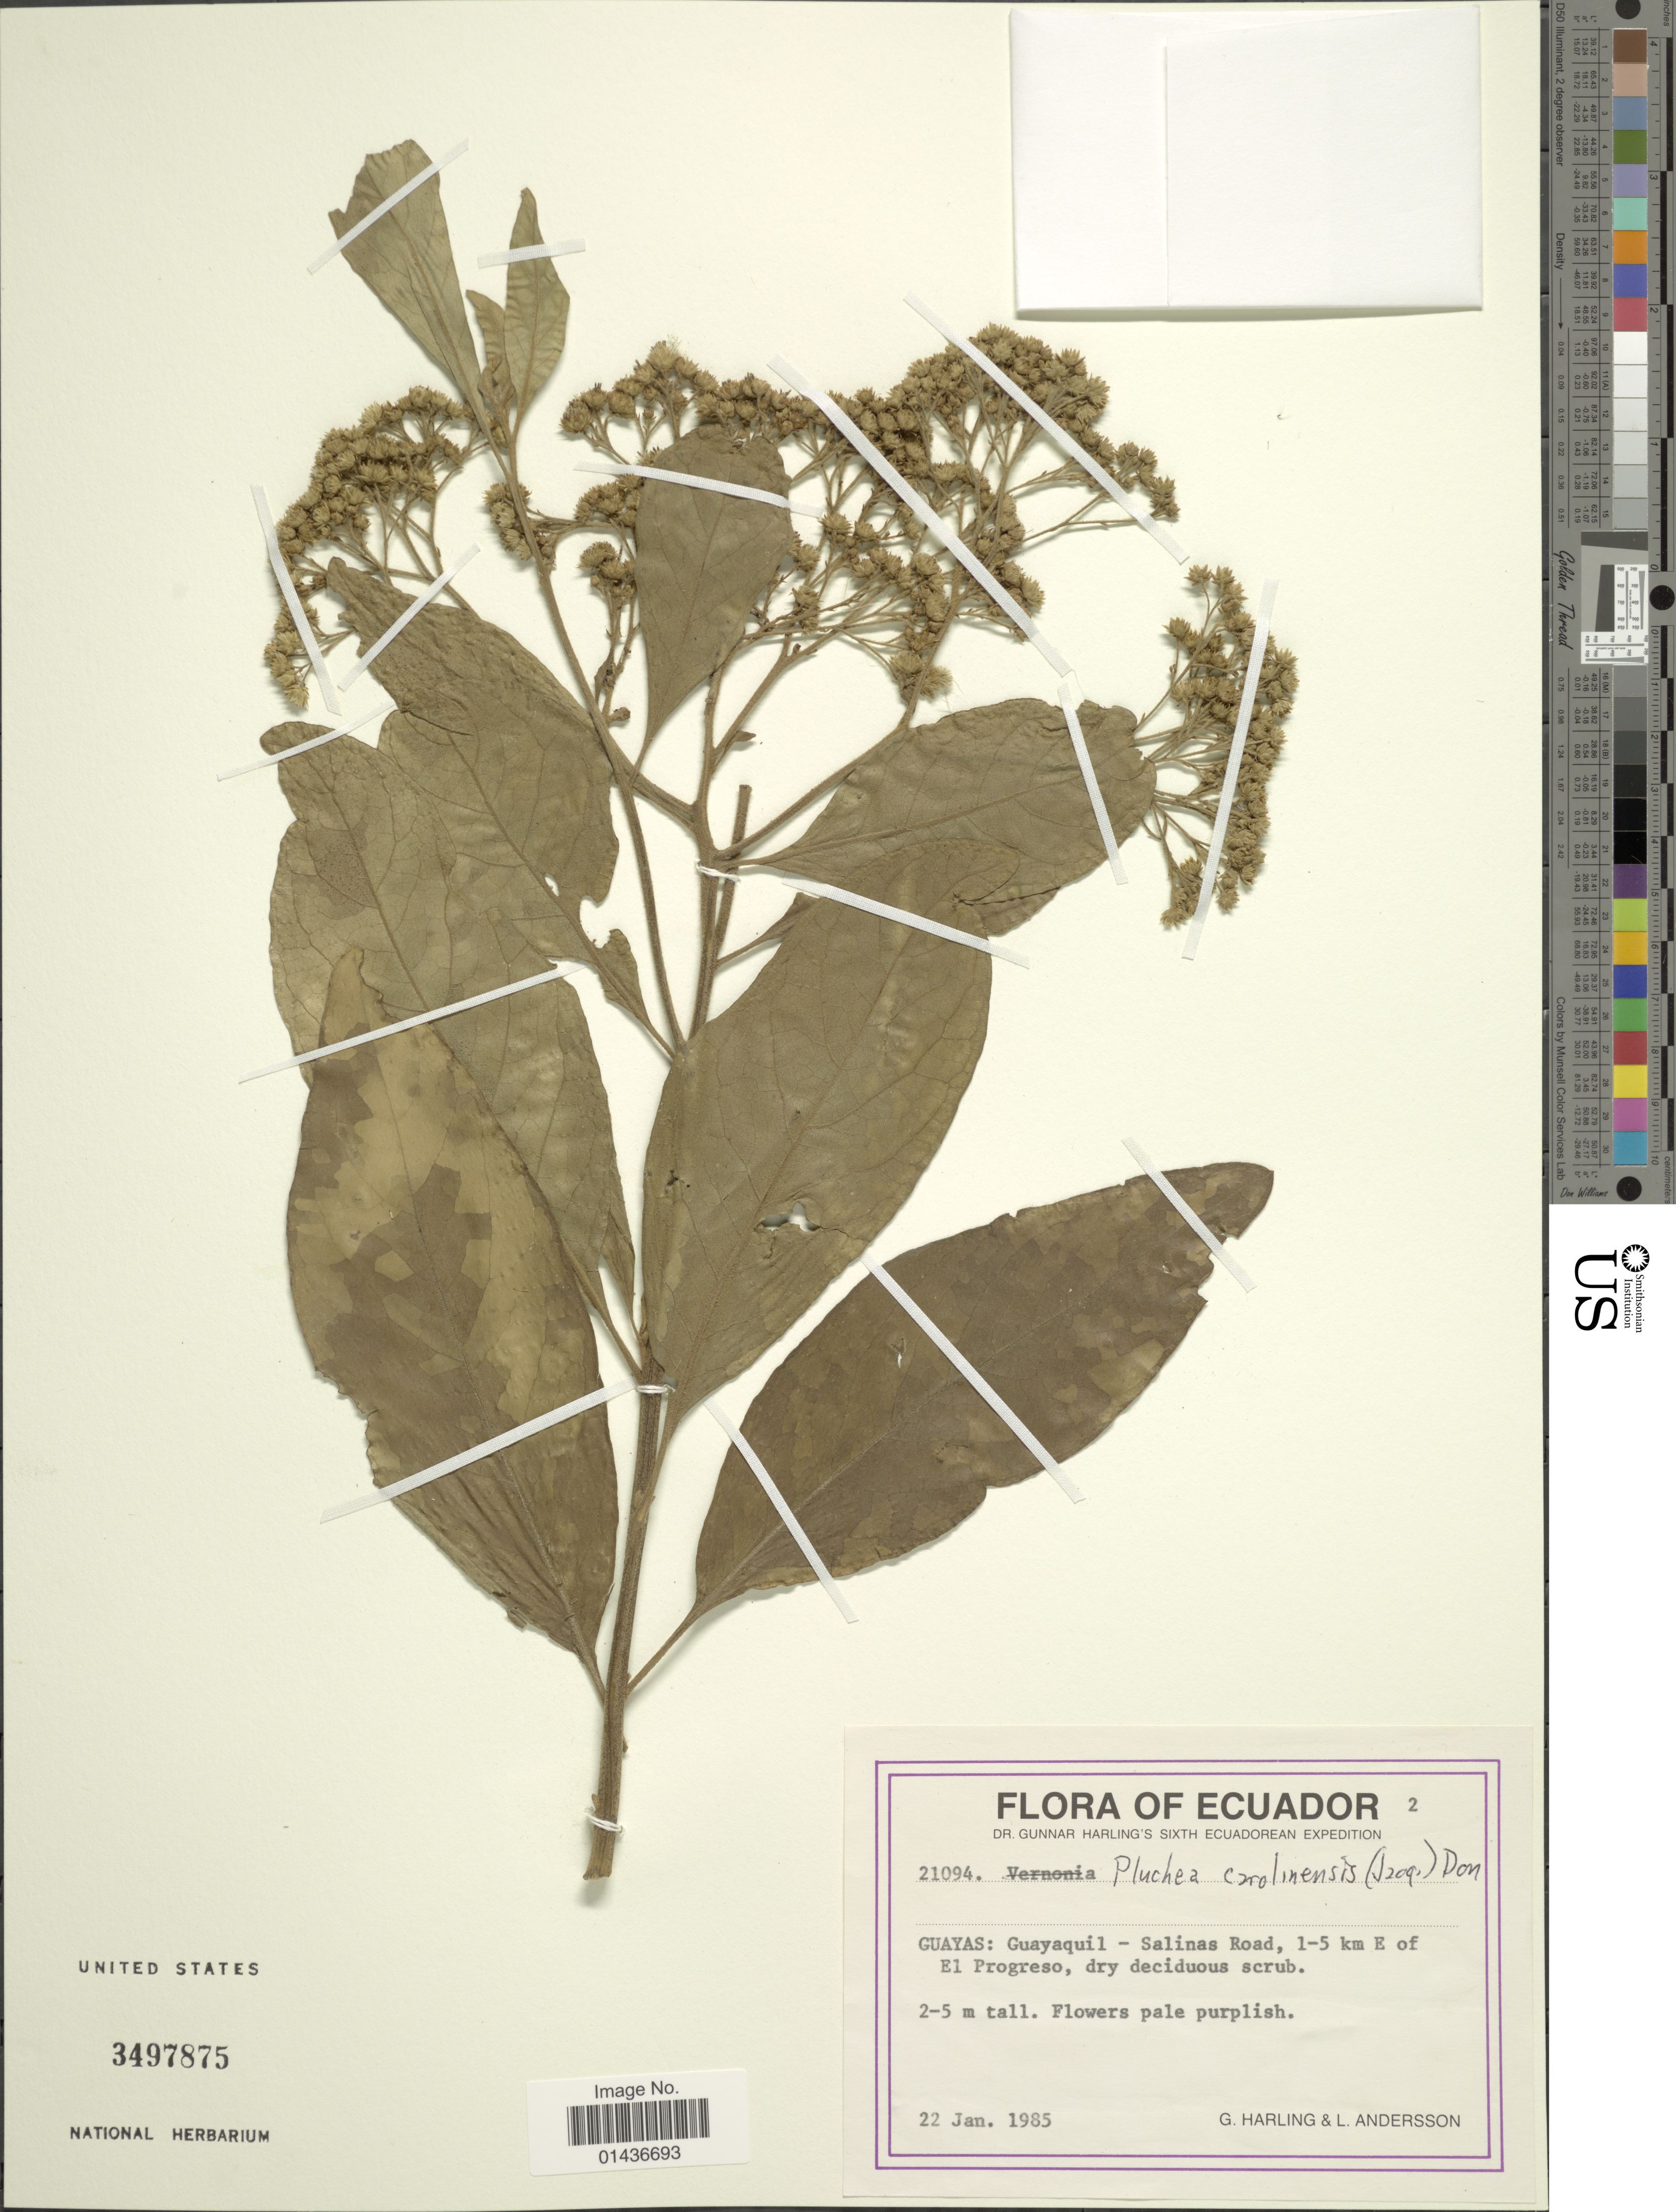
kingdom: Plantae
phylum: Tracheophyta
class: Magnoliopsida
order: Asterales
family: Asteraceae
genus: Pluchea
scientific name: Pluchea carolinensis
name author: (Jacq.) D. Don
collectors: G. Harling & L. Andersson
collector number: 21094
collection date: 1985-01-22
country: Ecuador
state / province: Guayas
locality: Guayas: Guayaquil, Salinas Road, 1.5 km E of El Progresso,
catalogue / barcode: US 3497875